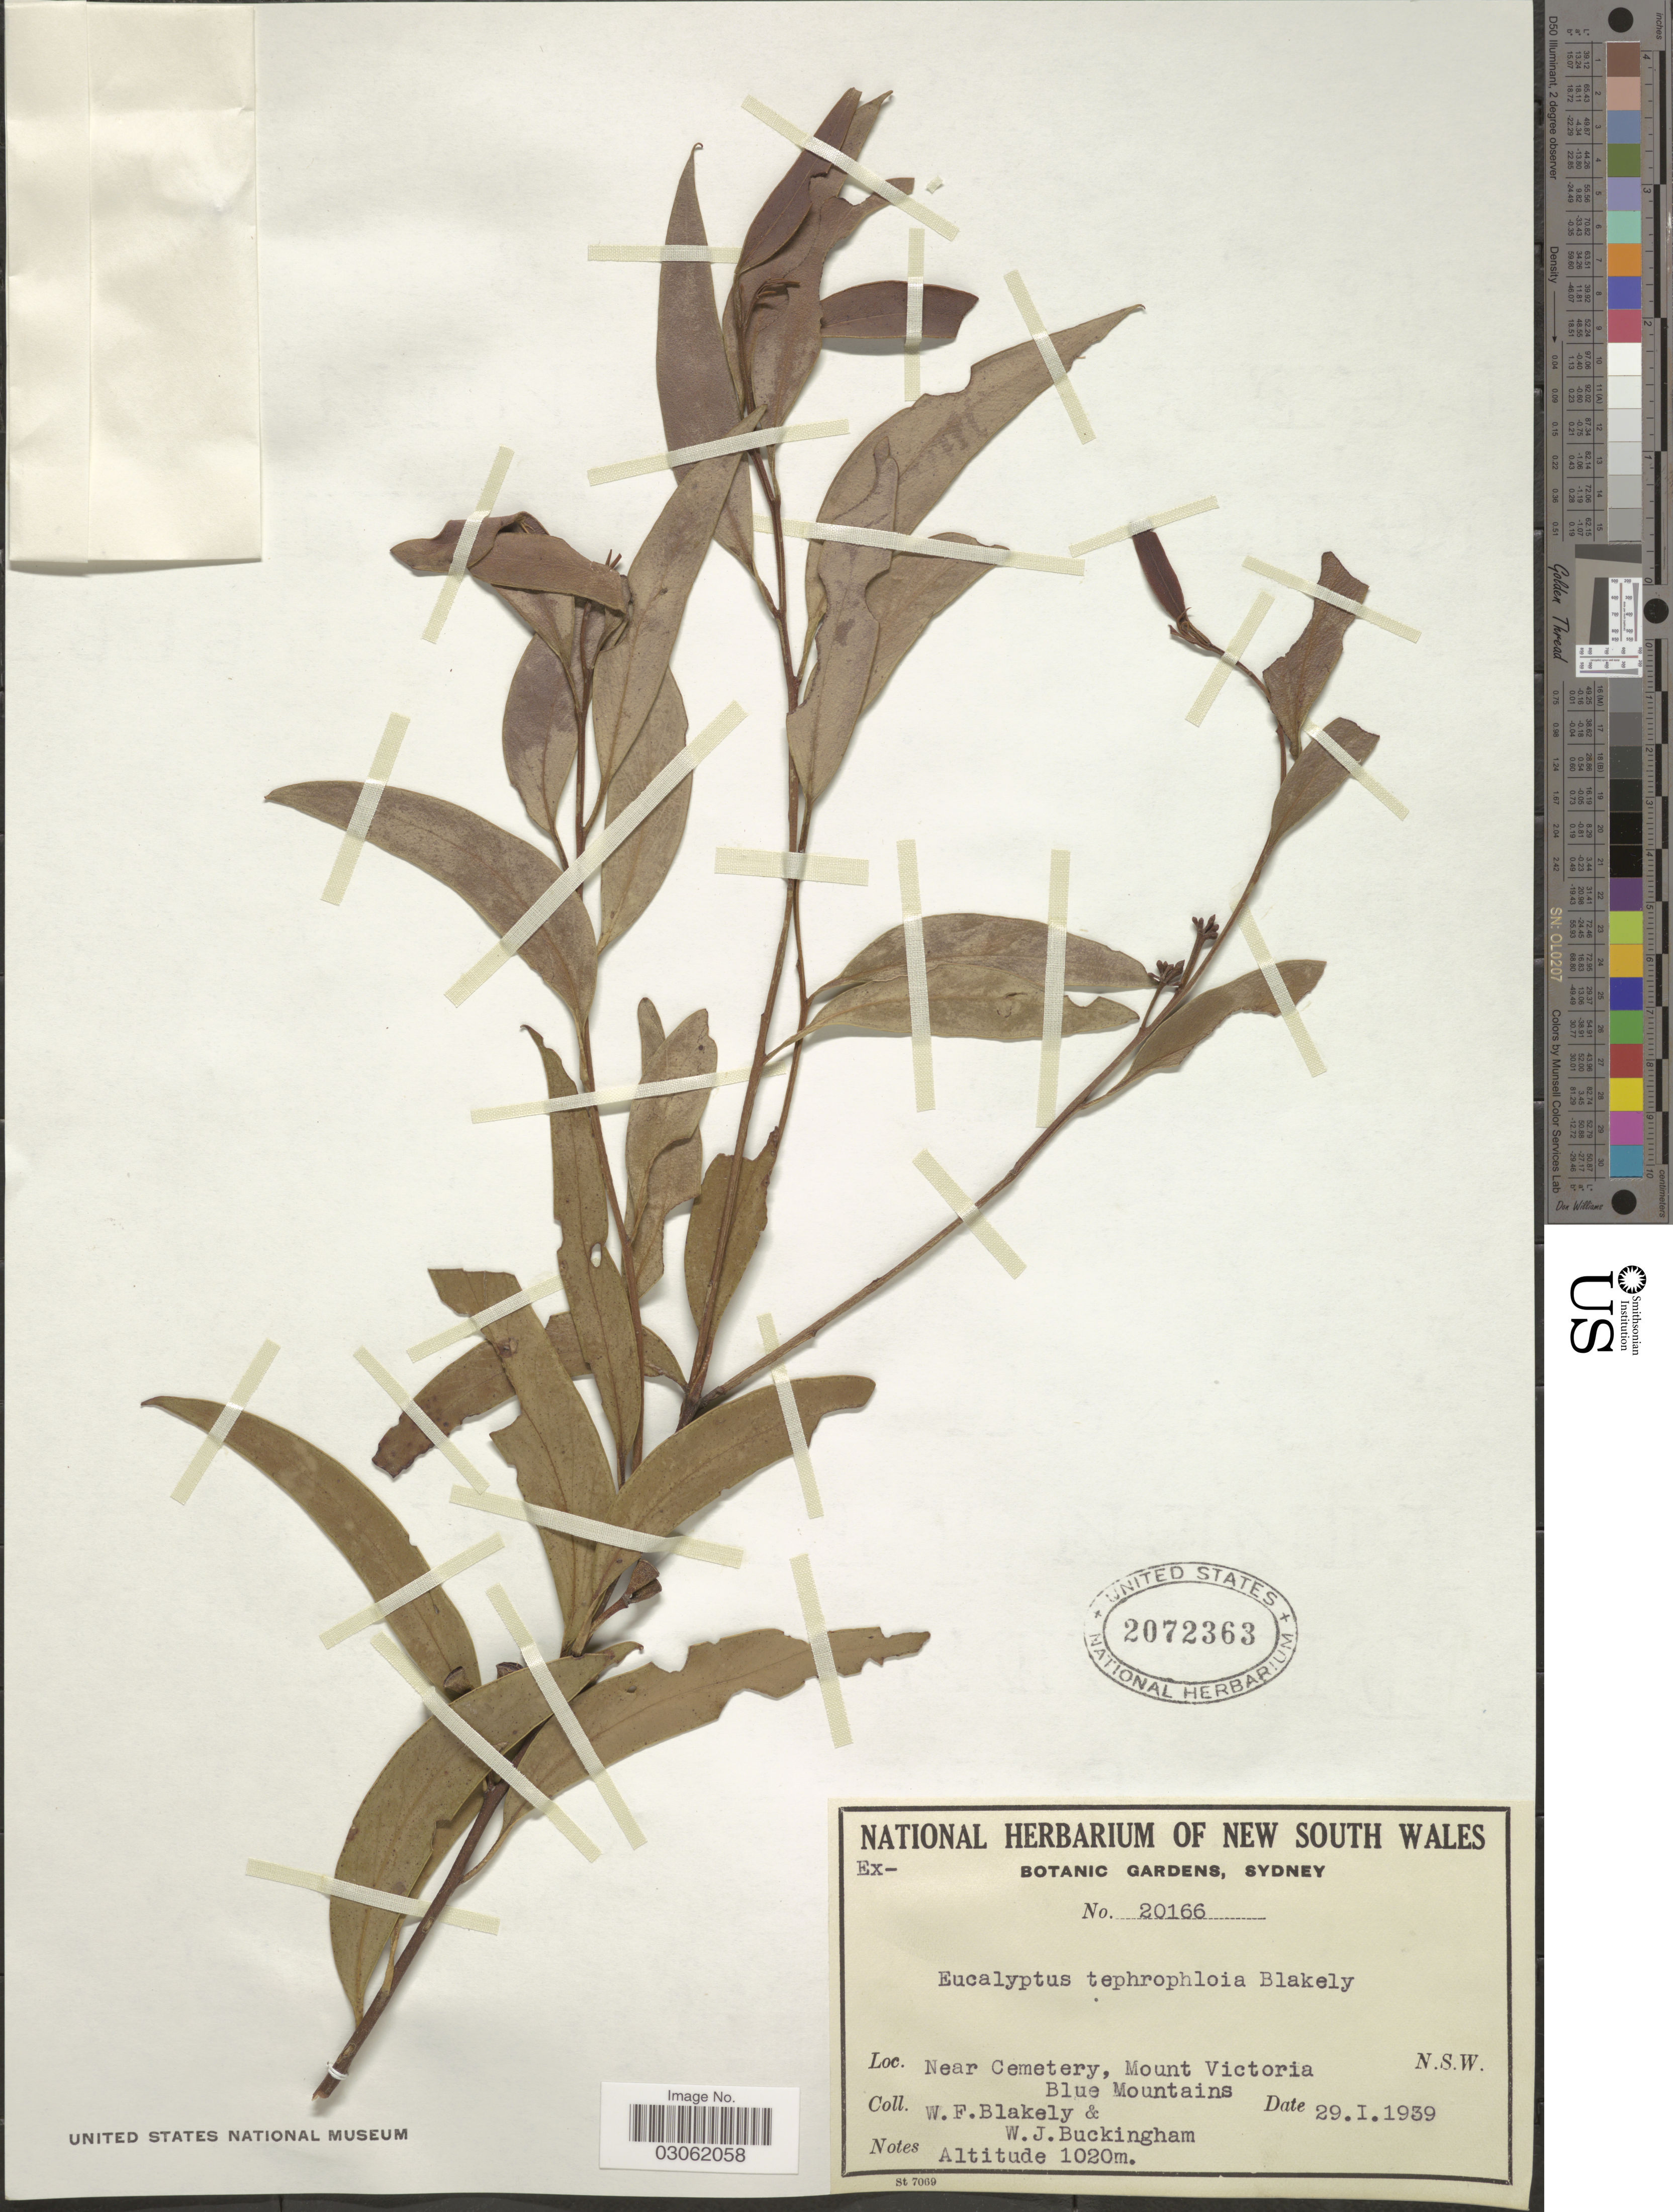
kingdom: Plantae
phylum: Tracheophyta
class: Magnoliopsida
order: Myrtales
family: Myrtaceae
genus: Eucalyptus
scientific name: Eucalyptus tephrophloia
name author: Blakely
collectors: W. Blakely & W. Buckingham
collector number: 20166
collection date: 1939-01-29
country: Australia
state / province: New South Wales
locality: Near Cemetery, Mount Victoria. Blue Mountains. N. S. W.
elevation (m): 1020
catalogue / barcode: US 2072363